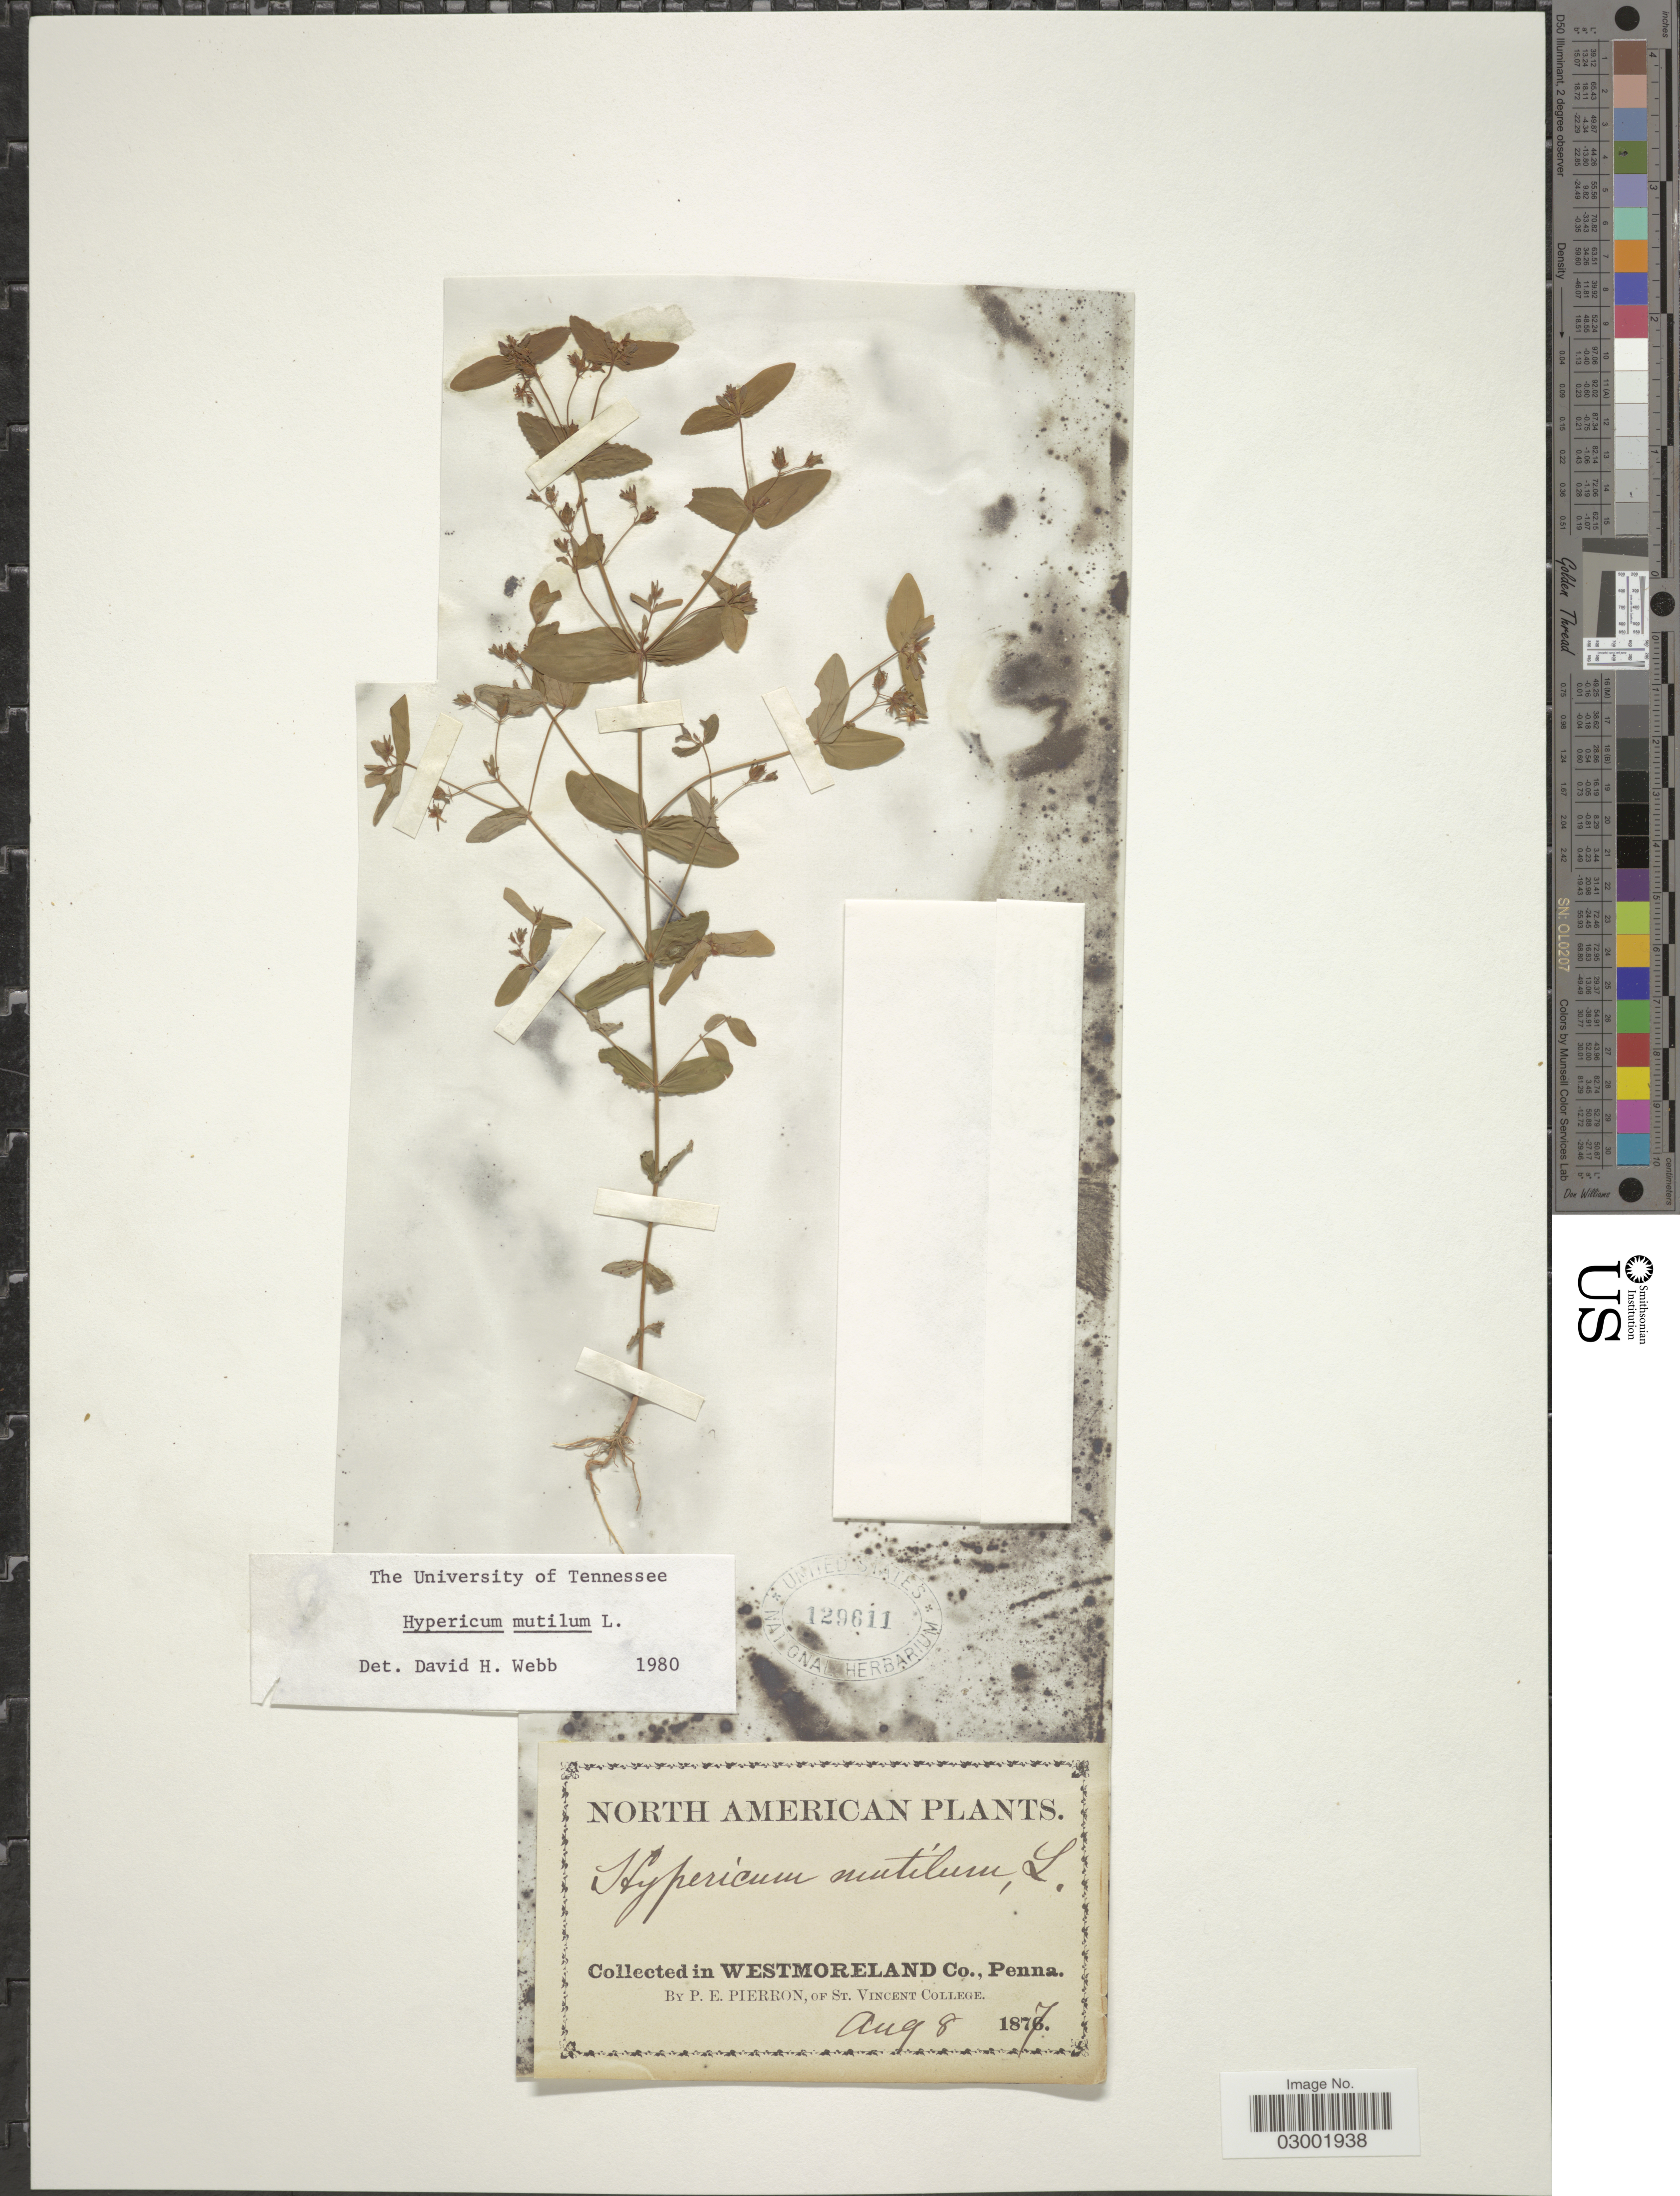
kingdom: Plantae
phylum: Tracheophyta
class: Magnoliopsida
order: Malpighiales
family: Hypericaceae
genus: Hypericum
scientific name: Hypericum mutilum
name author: L.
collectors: P. Pierron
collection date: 1877-08-08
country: United States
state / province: Pennsylvania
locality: Westmoreland Co.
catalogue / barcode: US 129611